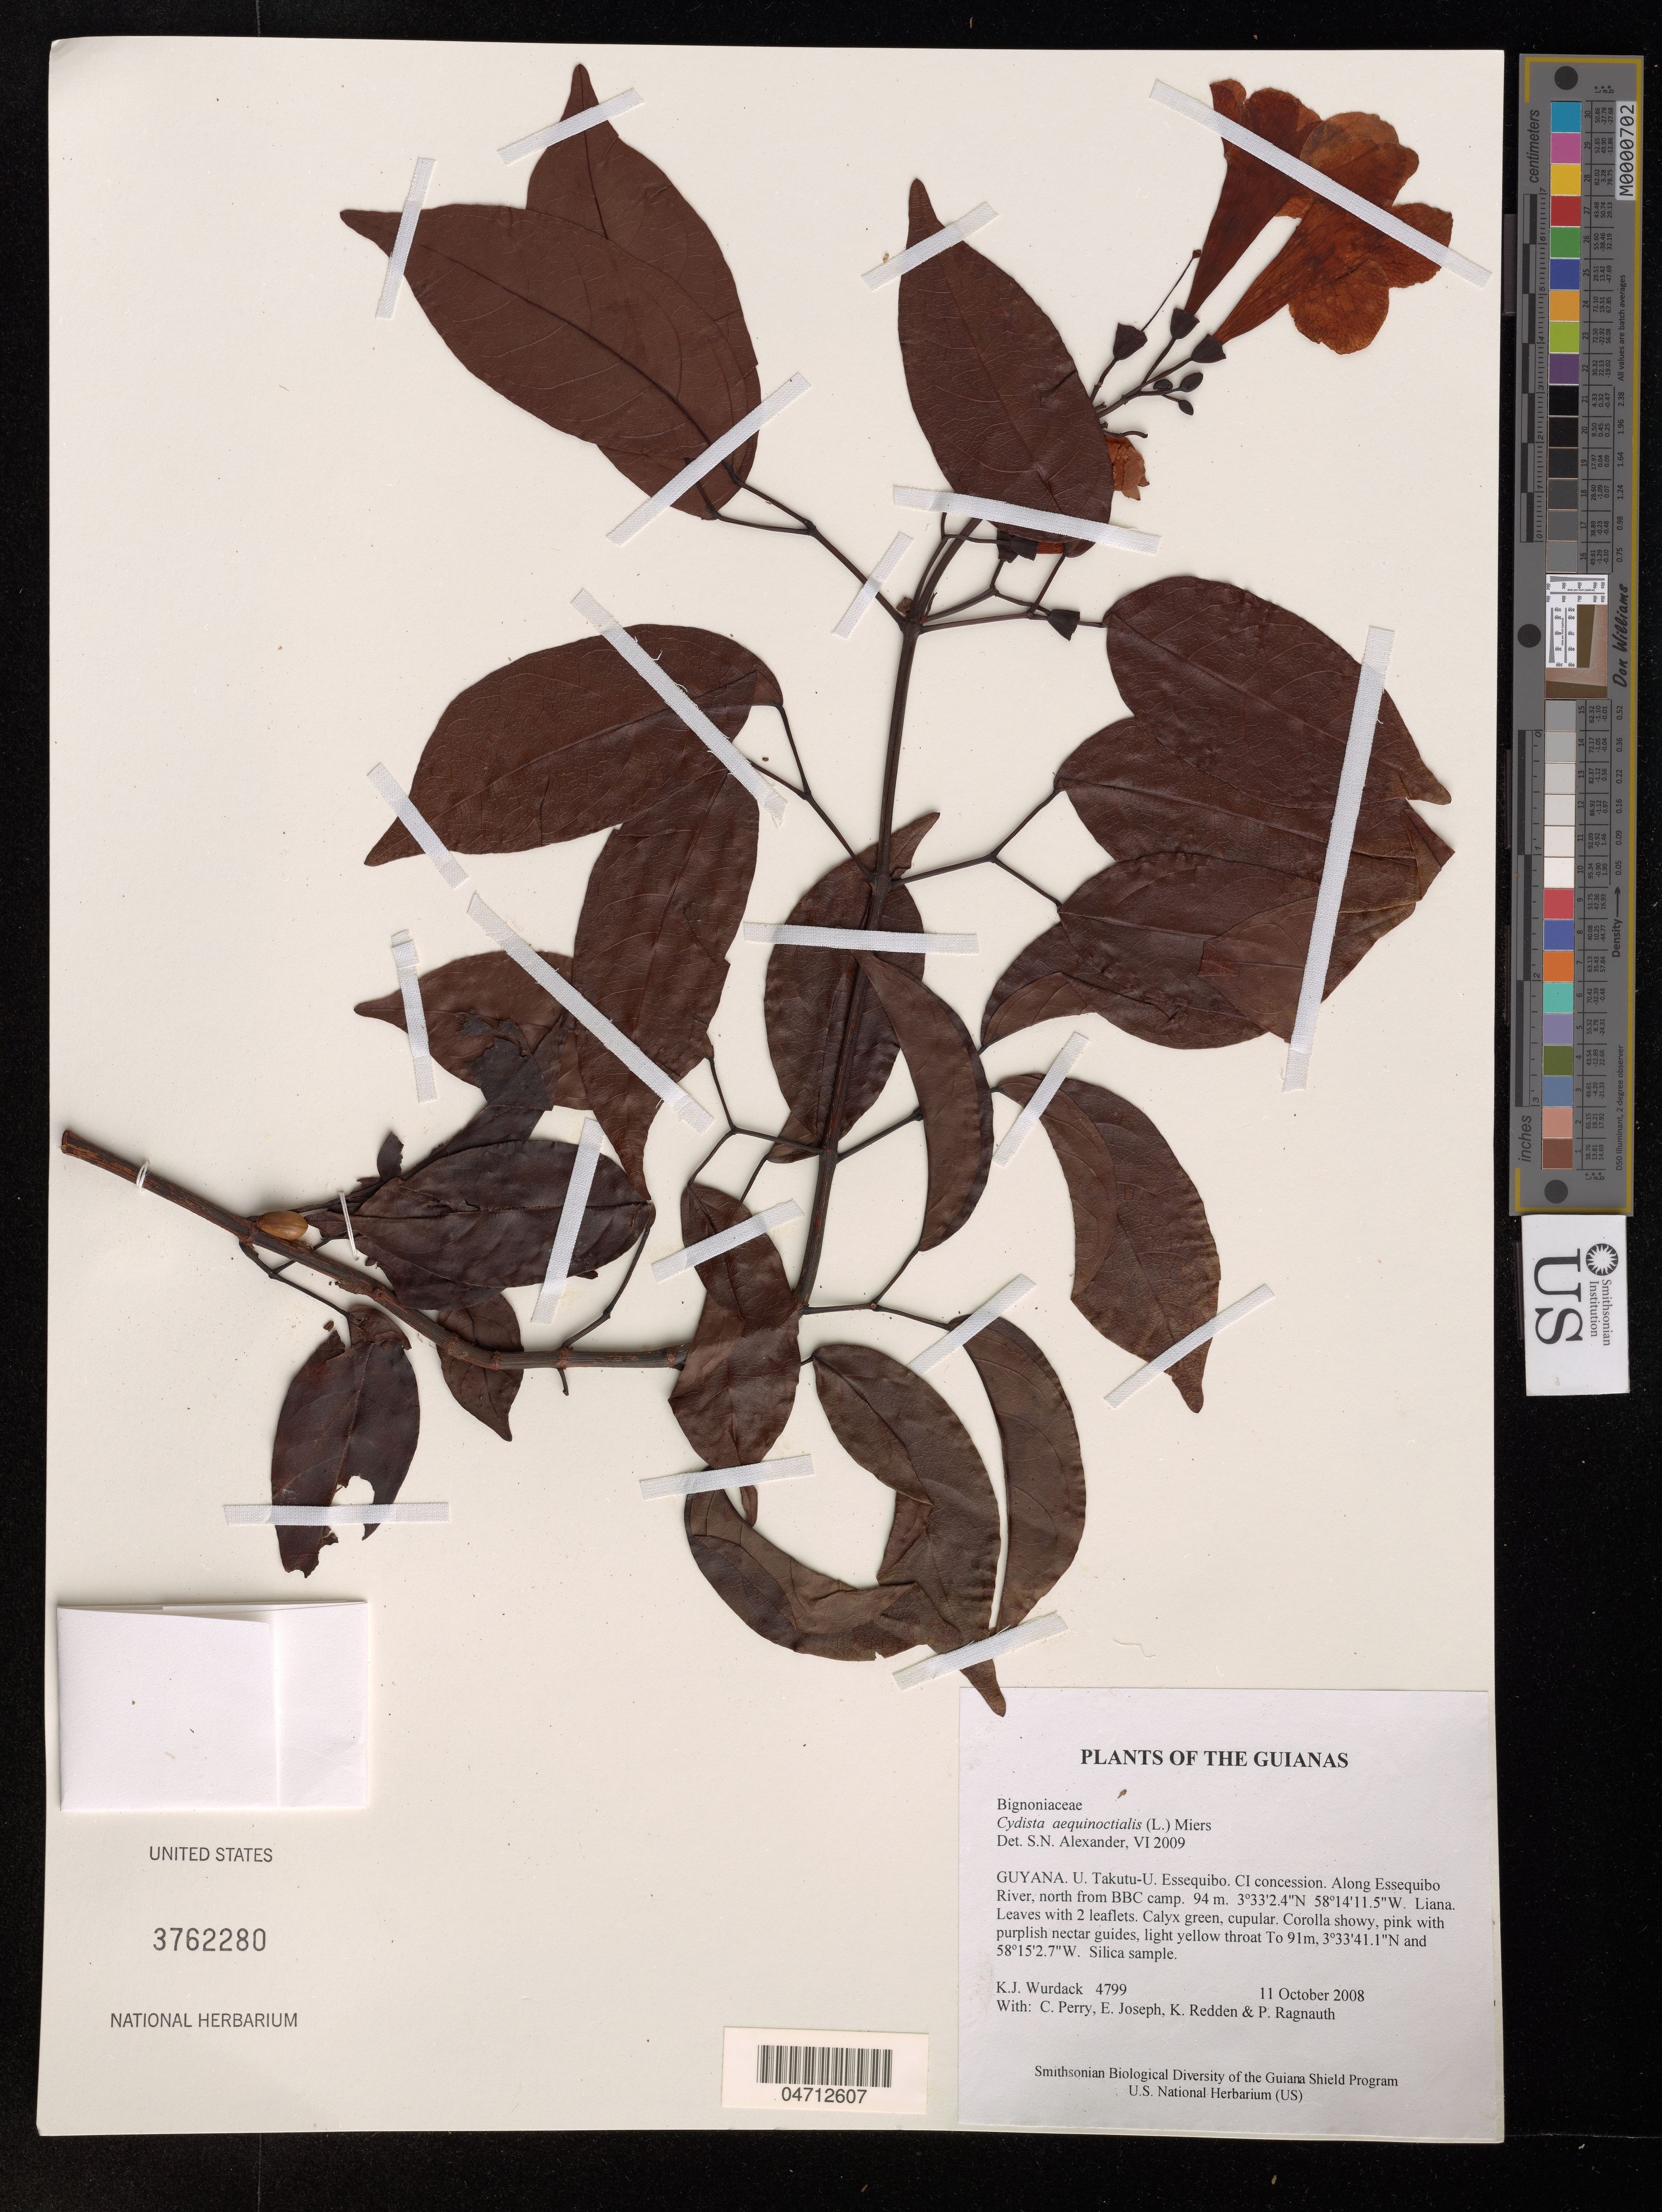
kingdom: Plantae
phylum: Tracheophyta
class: Magnoliopsida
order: Lamiales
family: Bignoniaceae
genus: Bignonia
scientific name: Bignonia aequinoctialis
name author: L.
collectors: K. Wurdack, C. Perry, E. Joseph, K. M. Redden & P. Ragnauth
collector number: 4799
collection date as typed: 11 October 2008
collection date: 2008-10-11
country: Guyana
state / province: U. Takutu-U. Essequibo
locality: CI concession. Along Essequibo River, north from BBC camp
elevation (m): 94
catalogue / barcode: US 3762280